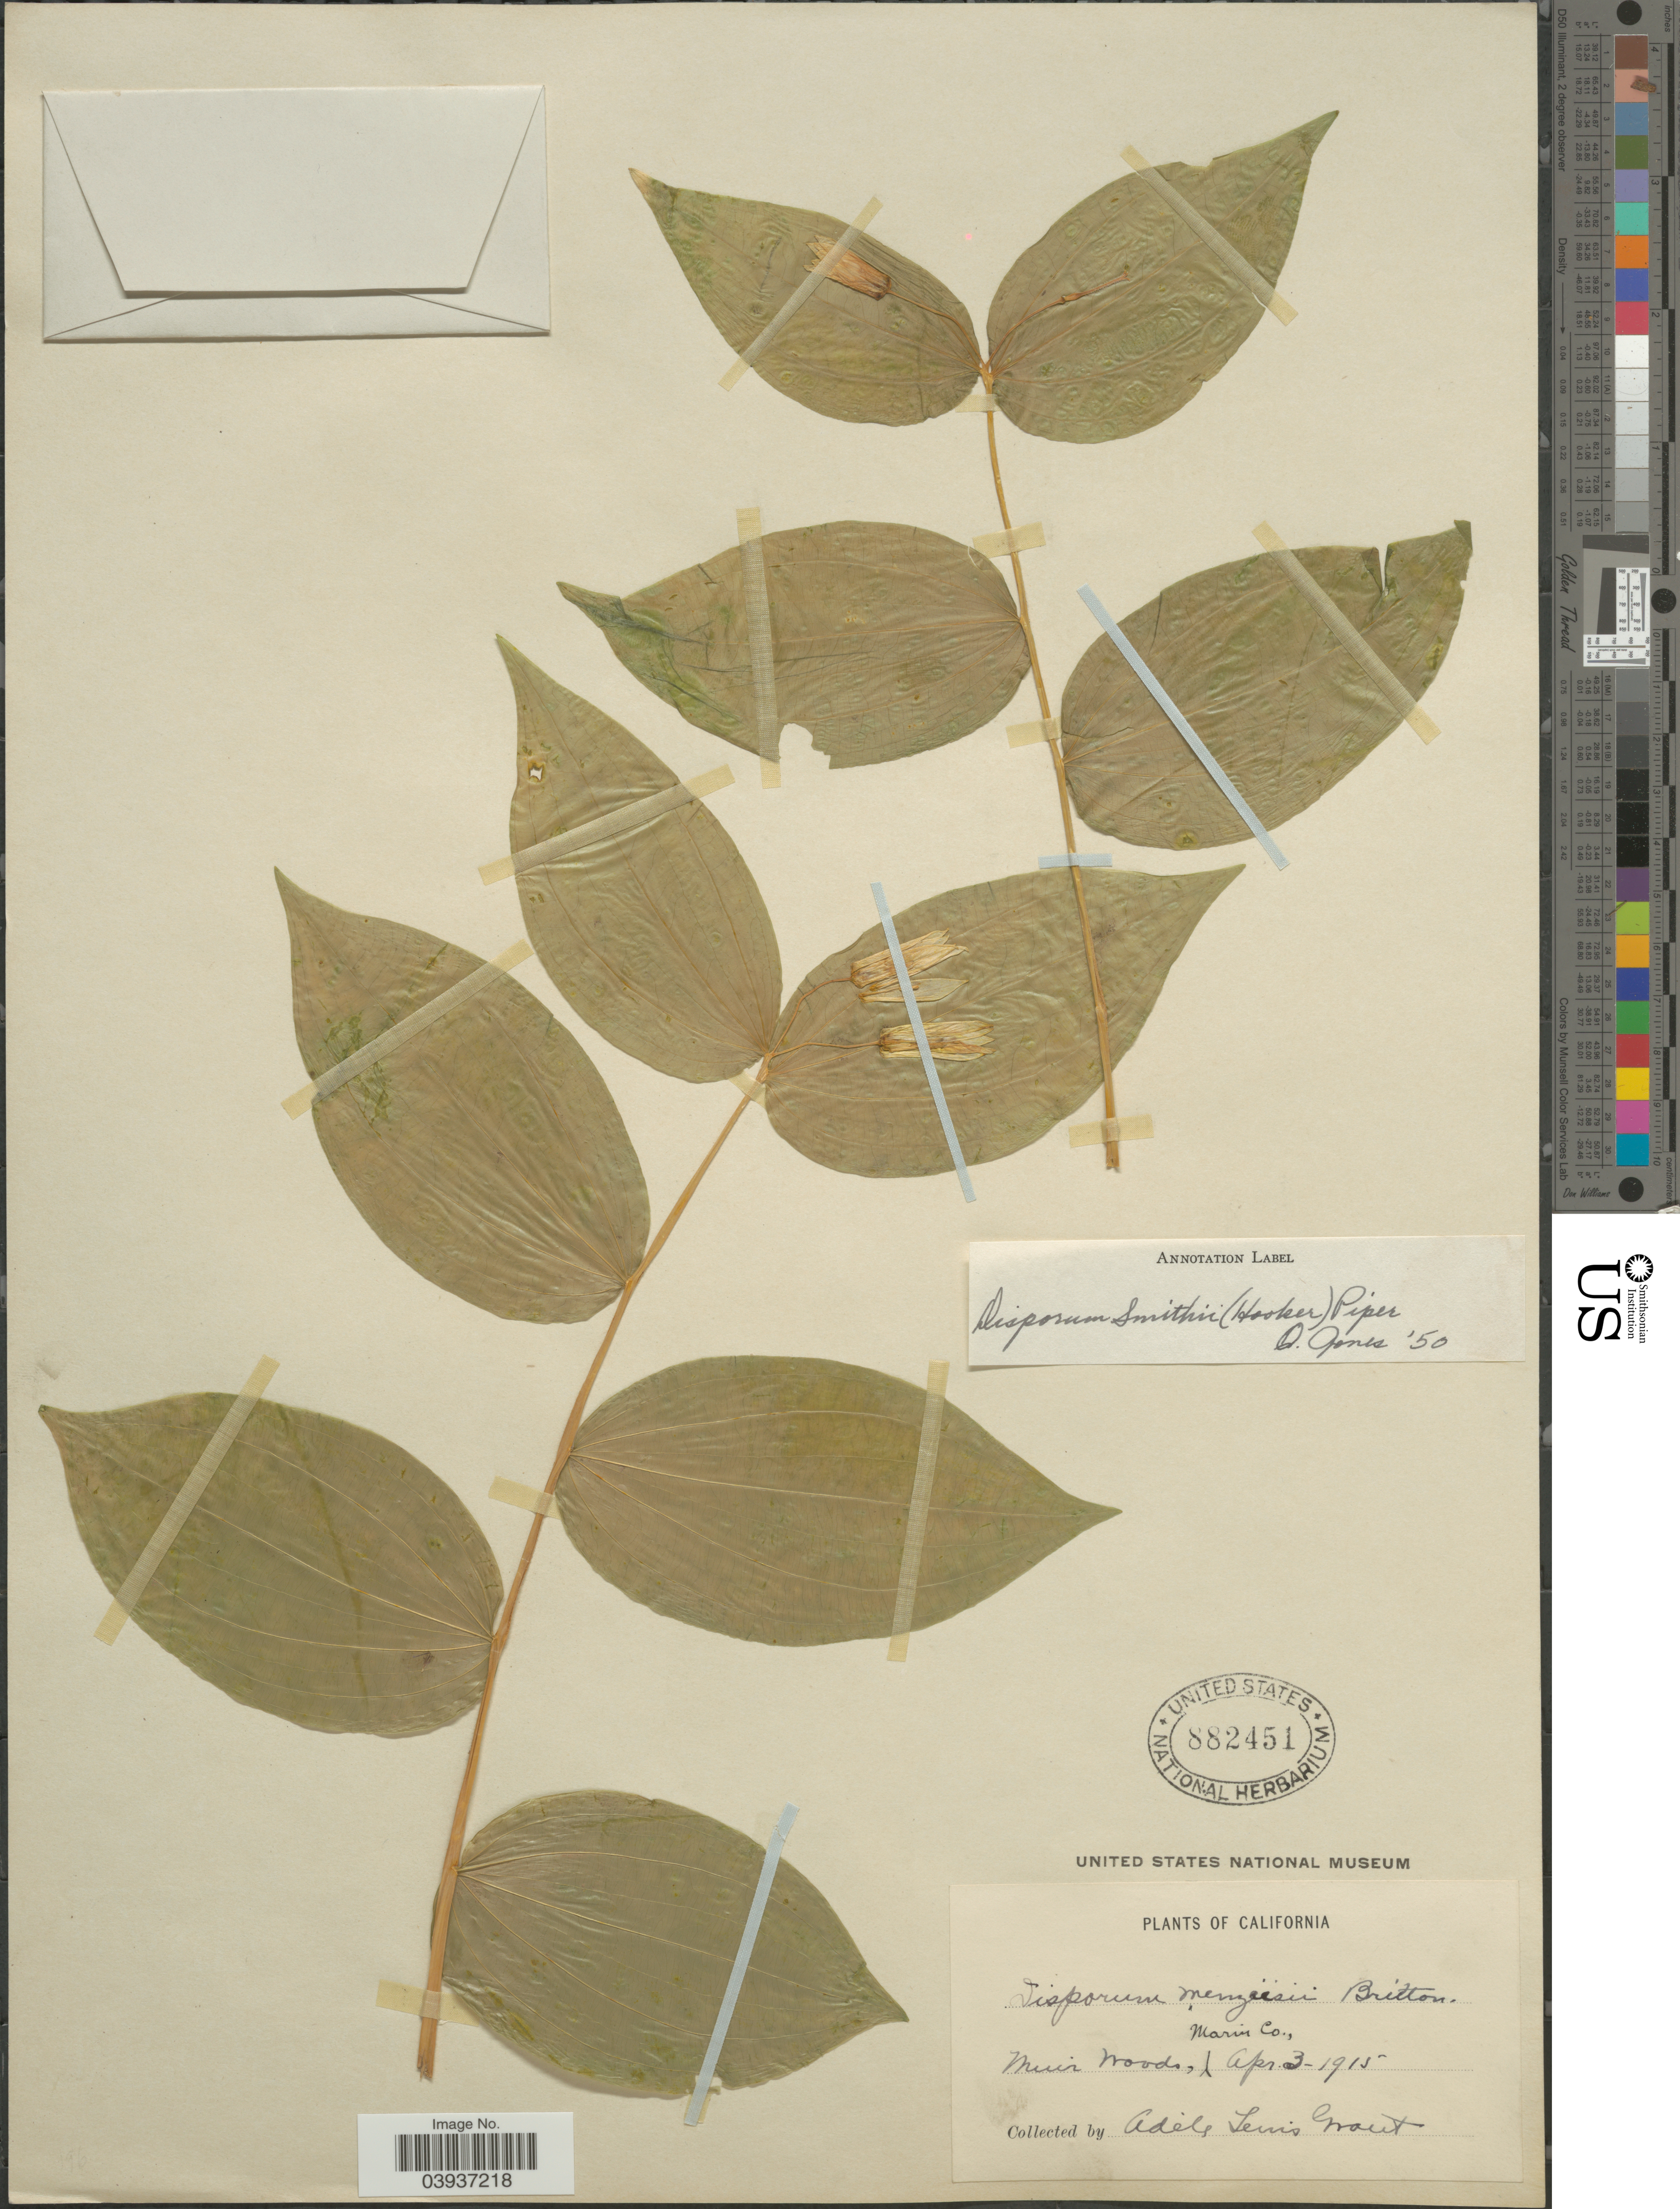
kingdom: Plantae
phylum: Tracheophyta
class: Liliopsida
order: Liliales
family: Colchicaceae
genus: Disporum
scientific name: Disporum smithii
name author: Piper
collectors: A. L. Grant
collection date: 1915-04-03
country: United States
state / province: California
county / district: Marin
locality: Marin Co., Muir Woods.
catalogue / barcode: US 882451